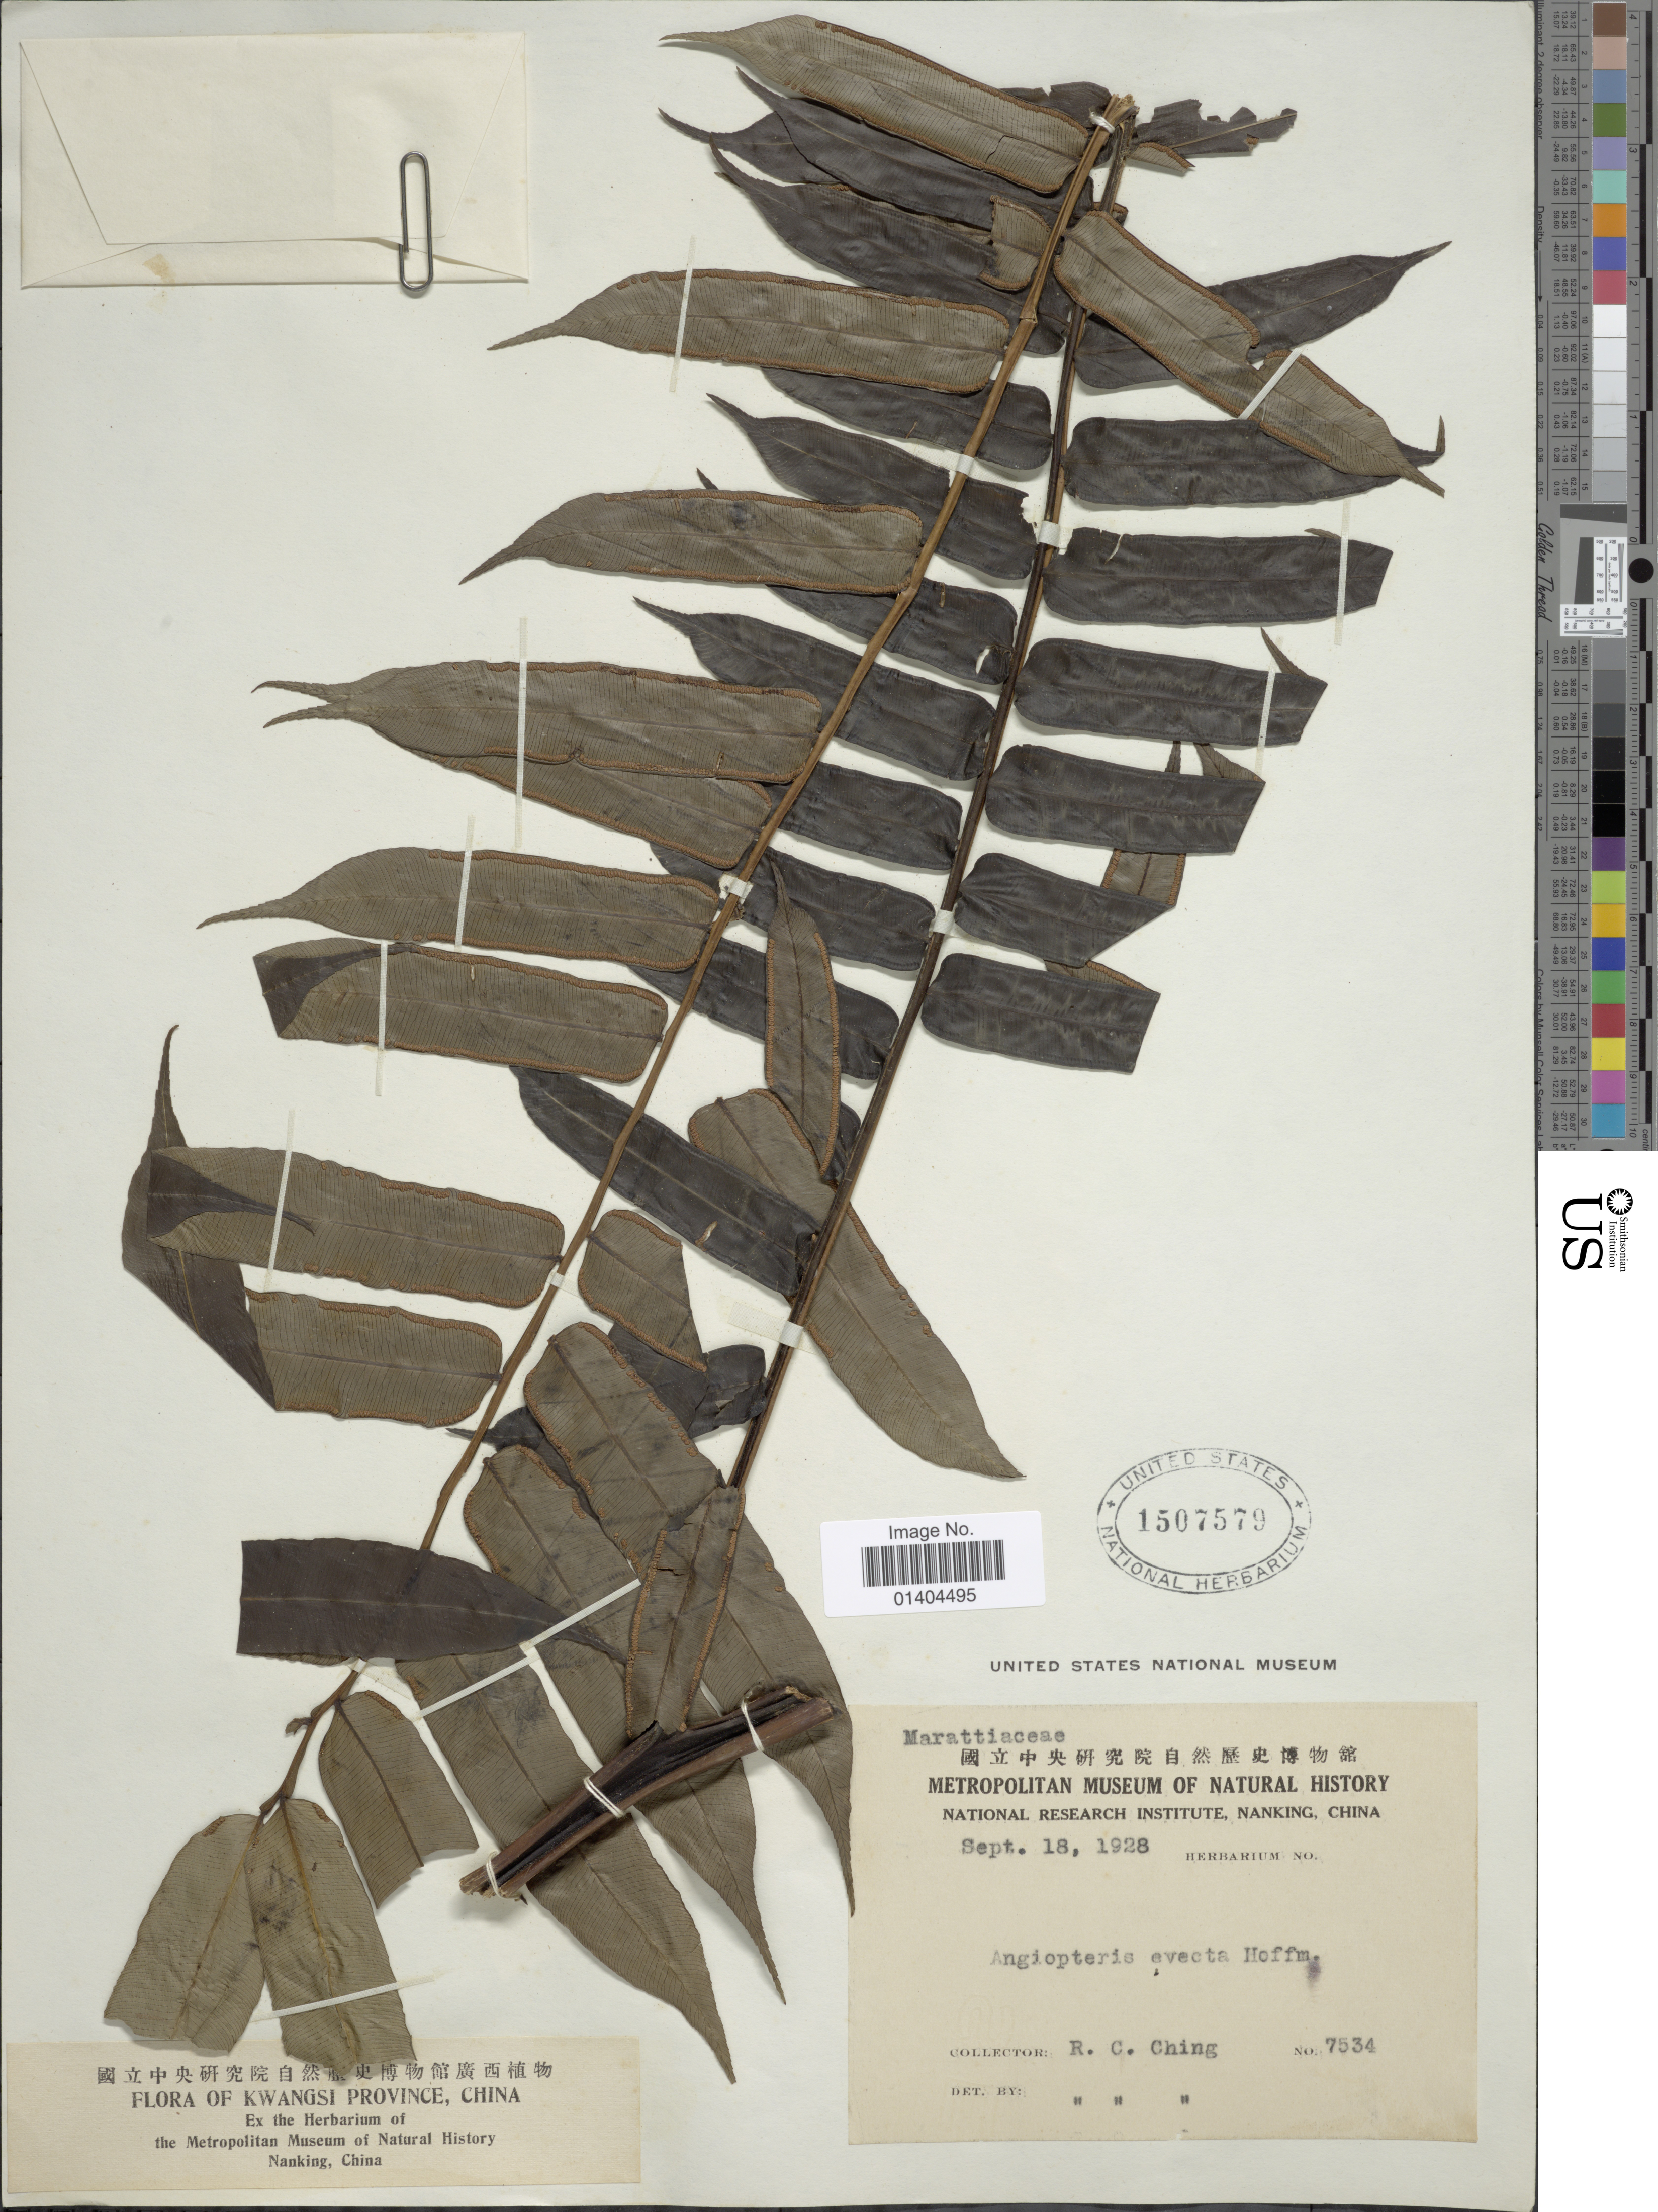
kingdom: Plantae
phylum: Tracheophyta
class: Polypodiopsida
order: Marattiales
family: Marattiaceae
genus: Angiopteris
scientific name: Angiopteris evecta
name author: (G. Forst.) Hoffm.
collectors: R. C. Ching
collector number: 7534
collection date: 1928-09-18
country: China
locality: Kwangsi Province